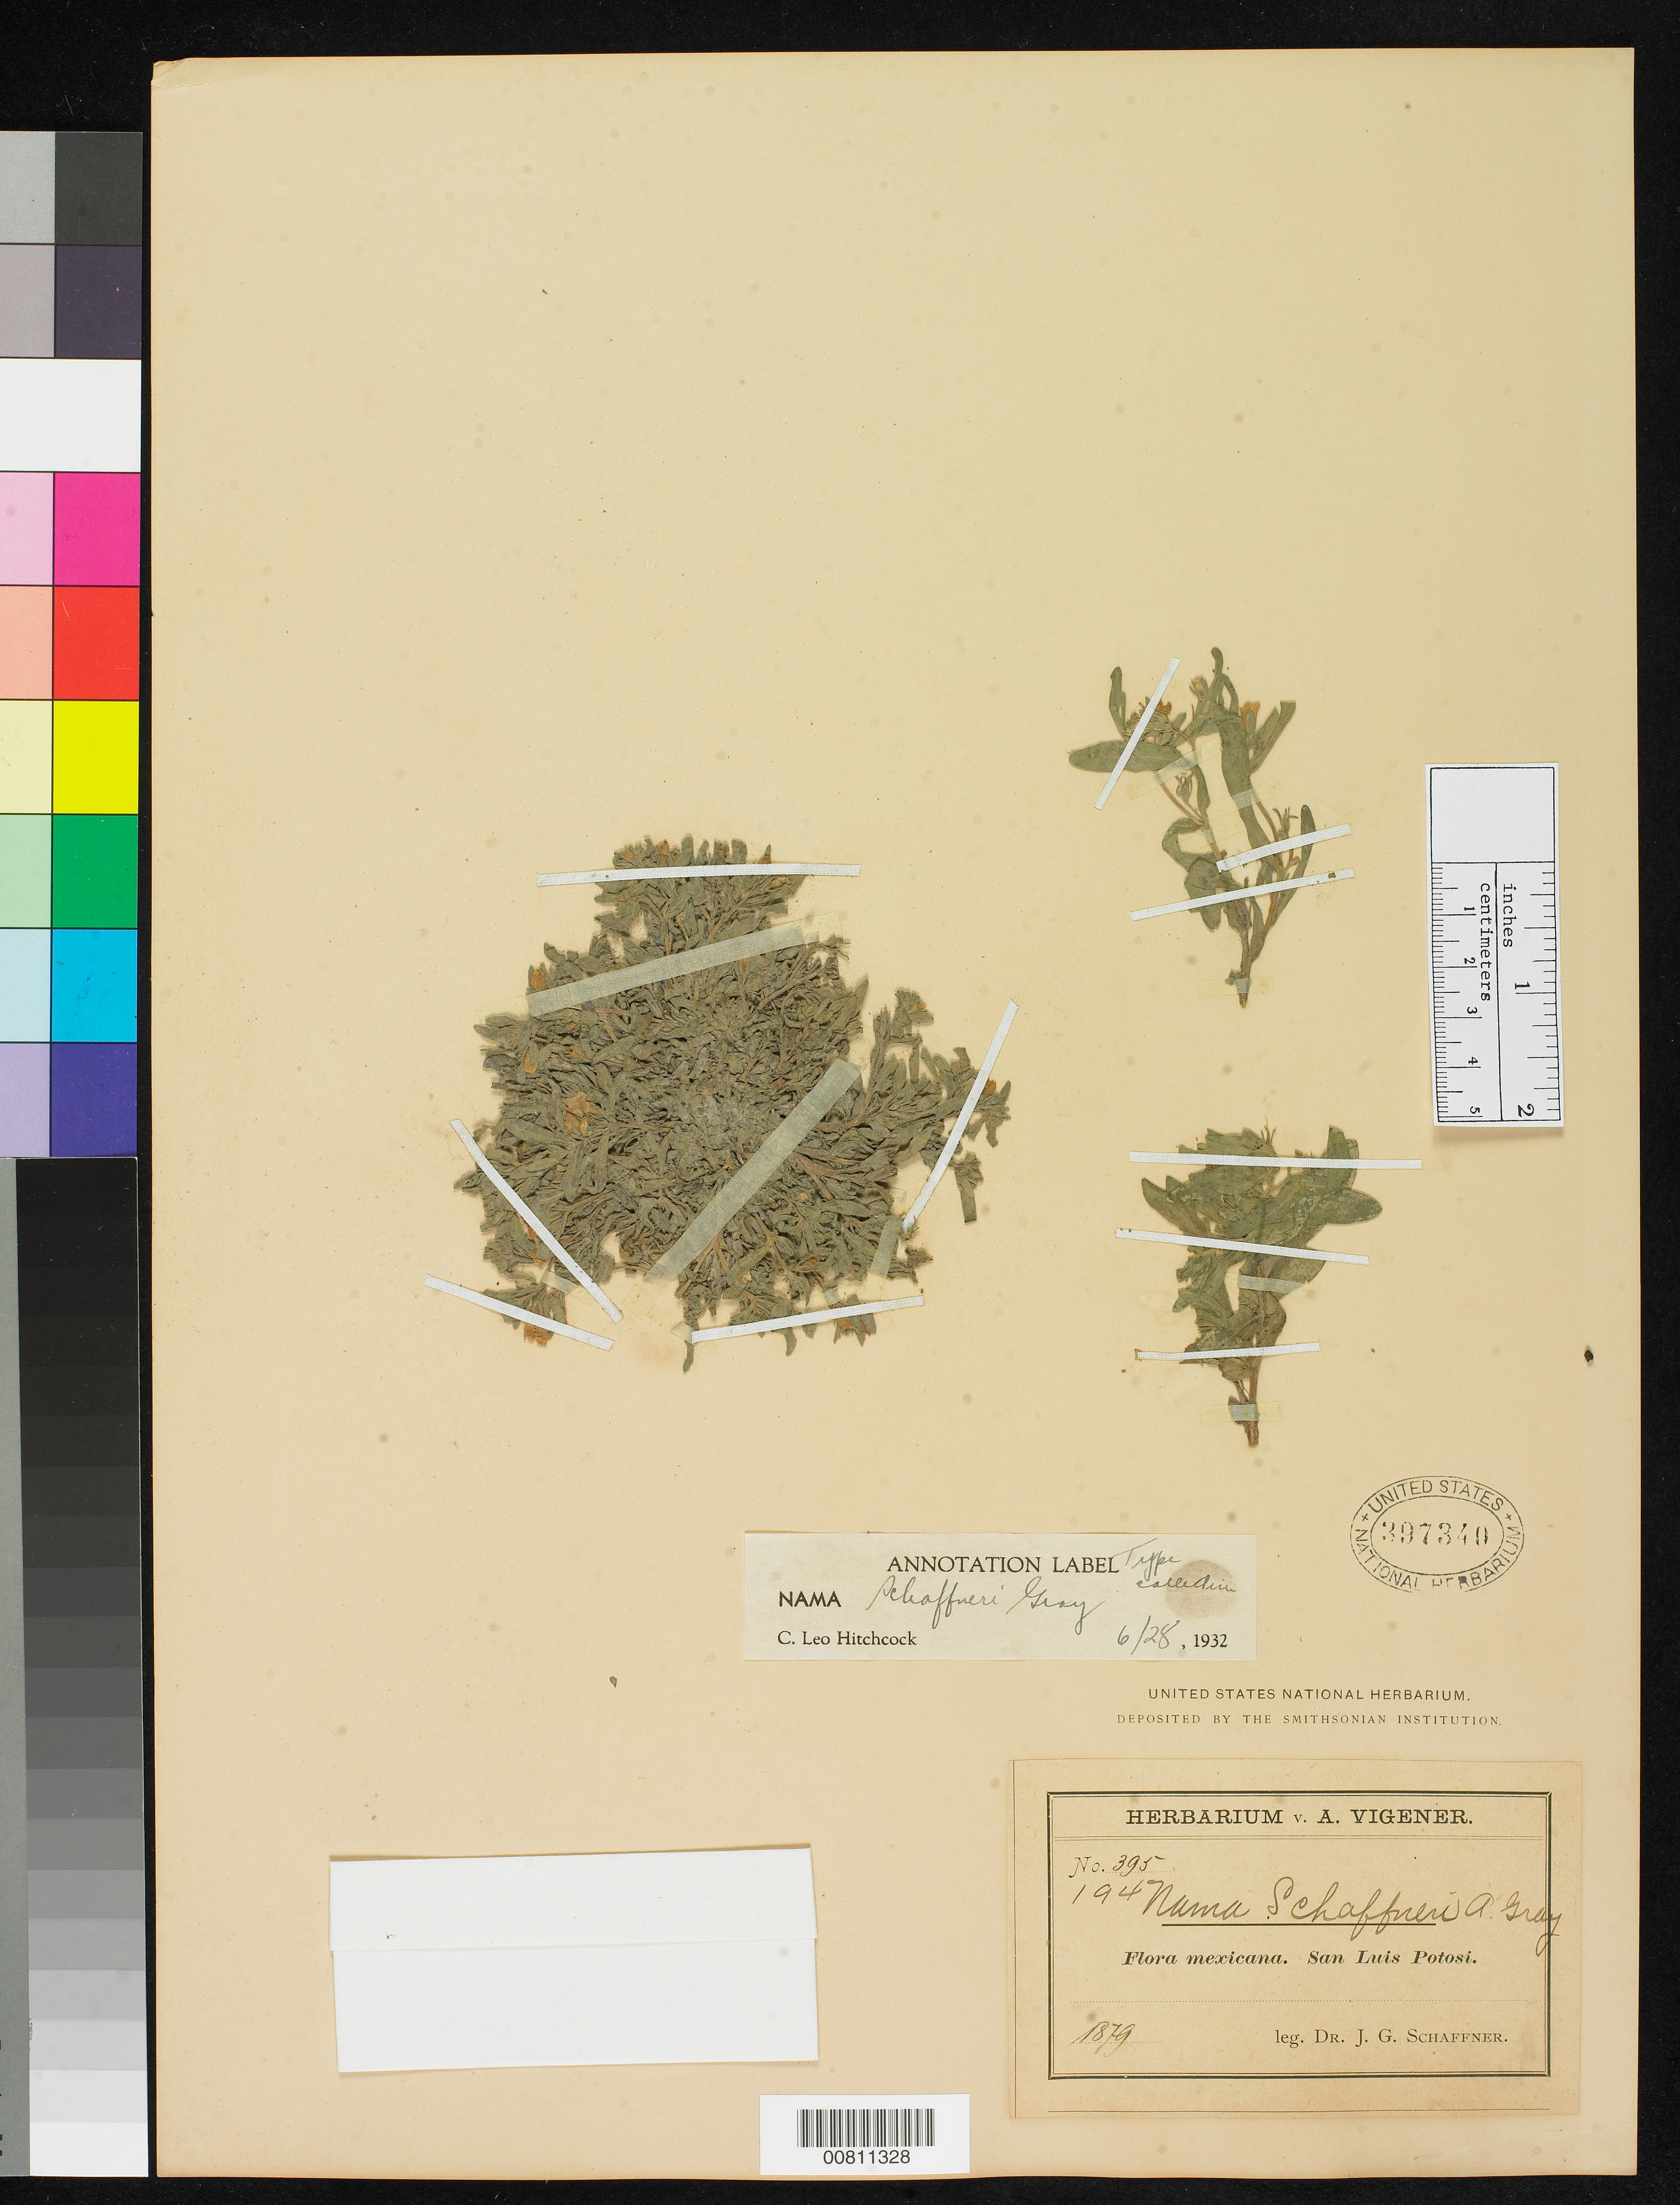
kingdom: Plantae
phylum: Tracheophyta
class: Magnoliopsida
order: Boraginales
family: Namaceae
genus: Nama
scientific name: Nama schaffneri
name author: A. Gray in Hemsl.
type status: Isosyntype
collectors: J. G. Schaffner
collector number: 395/194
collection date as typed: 1879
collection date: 1879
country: Mexico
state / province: San Luis Potosi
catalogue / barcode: US 397340